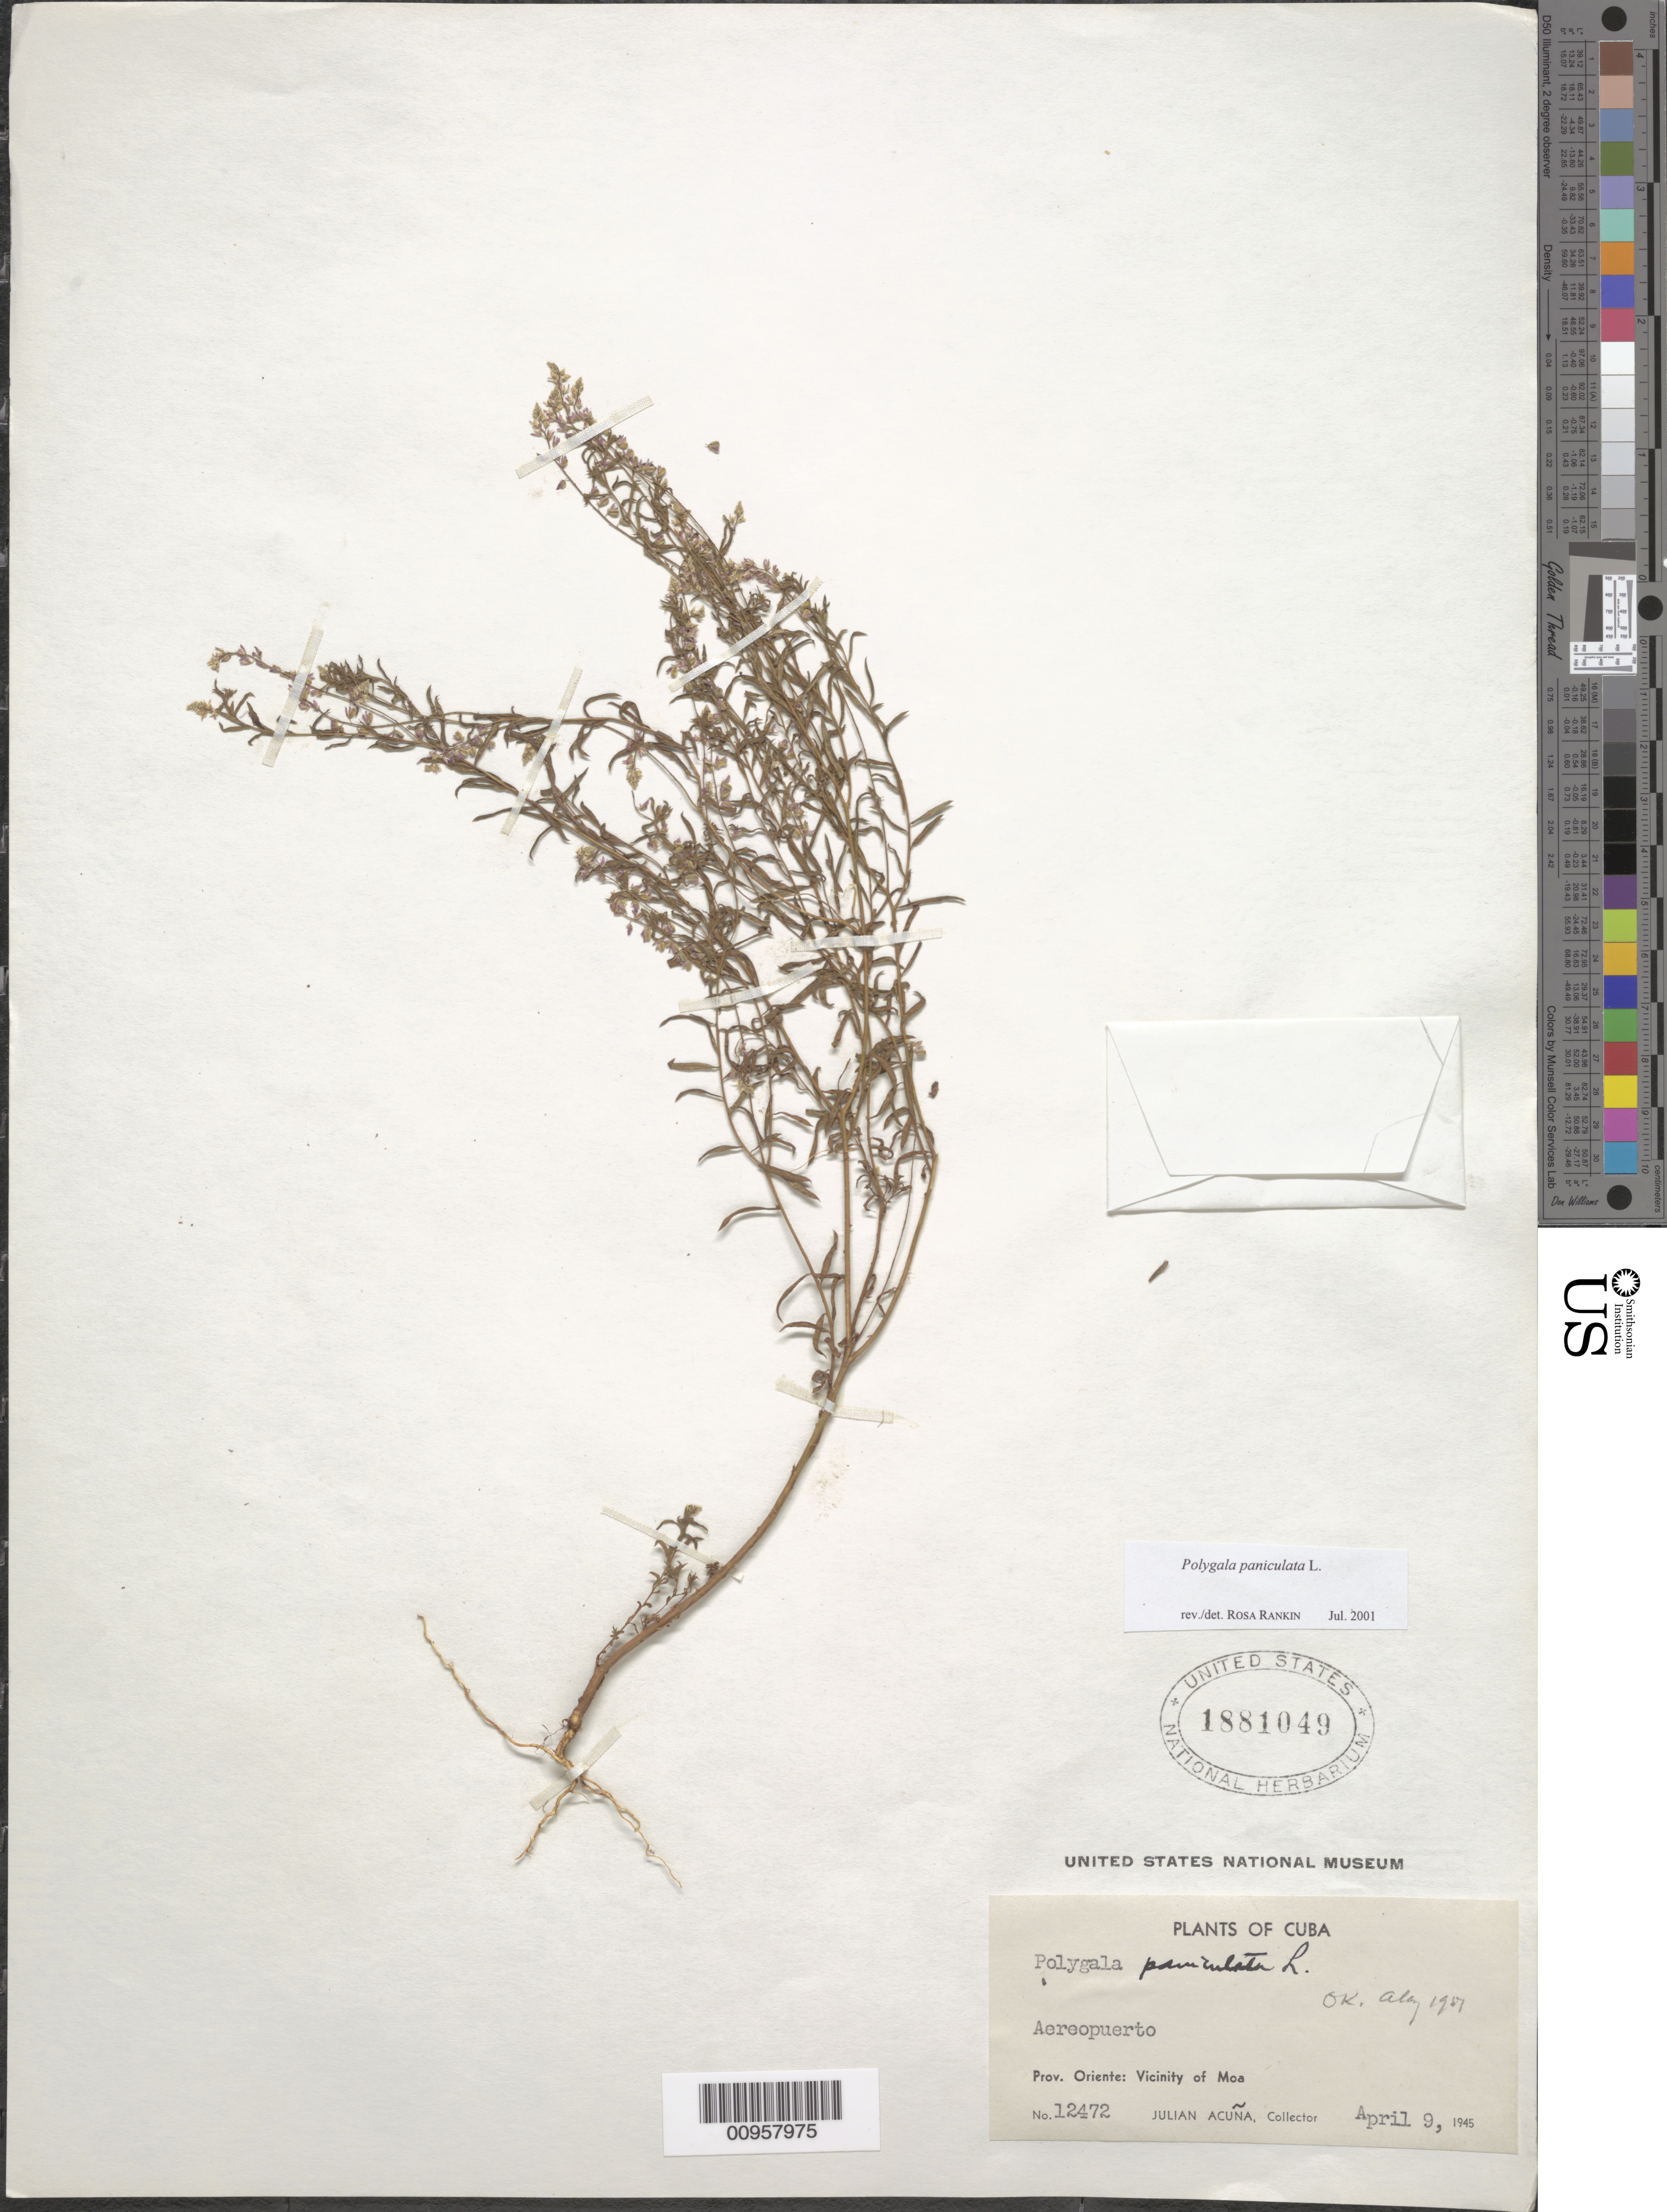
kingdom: Plantae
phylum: Tracheophyta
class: Magnoliopsida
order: Fabales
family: Polygalaceae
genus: Polygala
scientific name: Polygala paniculata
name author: L.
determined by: Rankin Rodriguez, Rosa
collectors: J. Acuña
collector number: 12472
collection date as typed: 09 Apr 1945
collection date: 1945-04-09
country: Cuba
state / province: Holguín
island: Cuba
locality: Vicinity of Moa [Oriente], Aeropuerto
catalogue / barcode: US 1881049